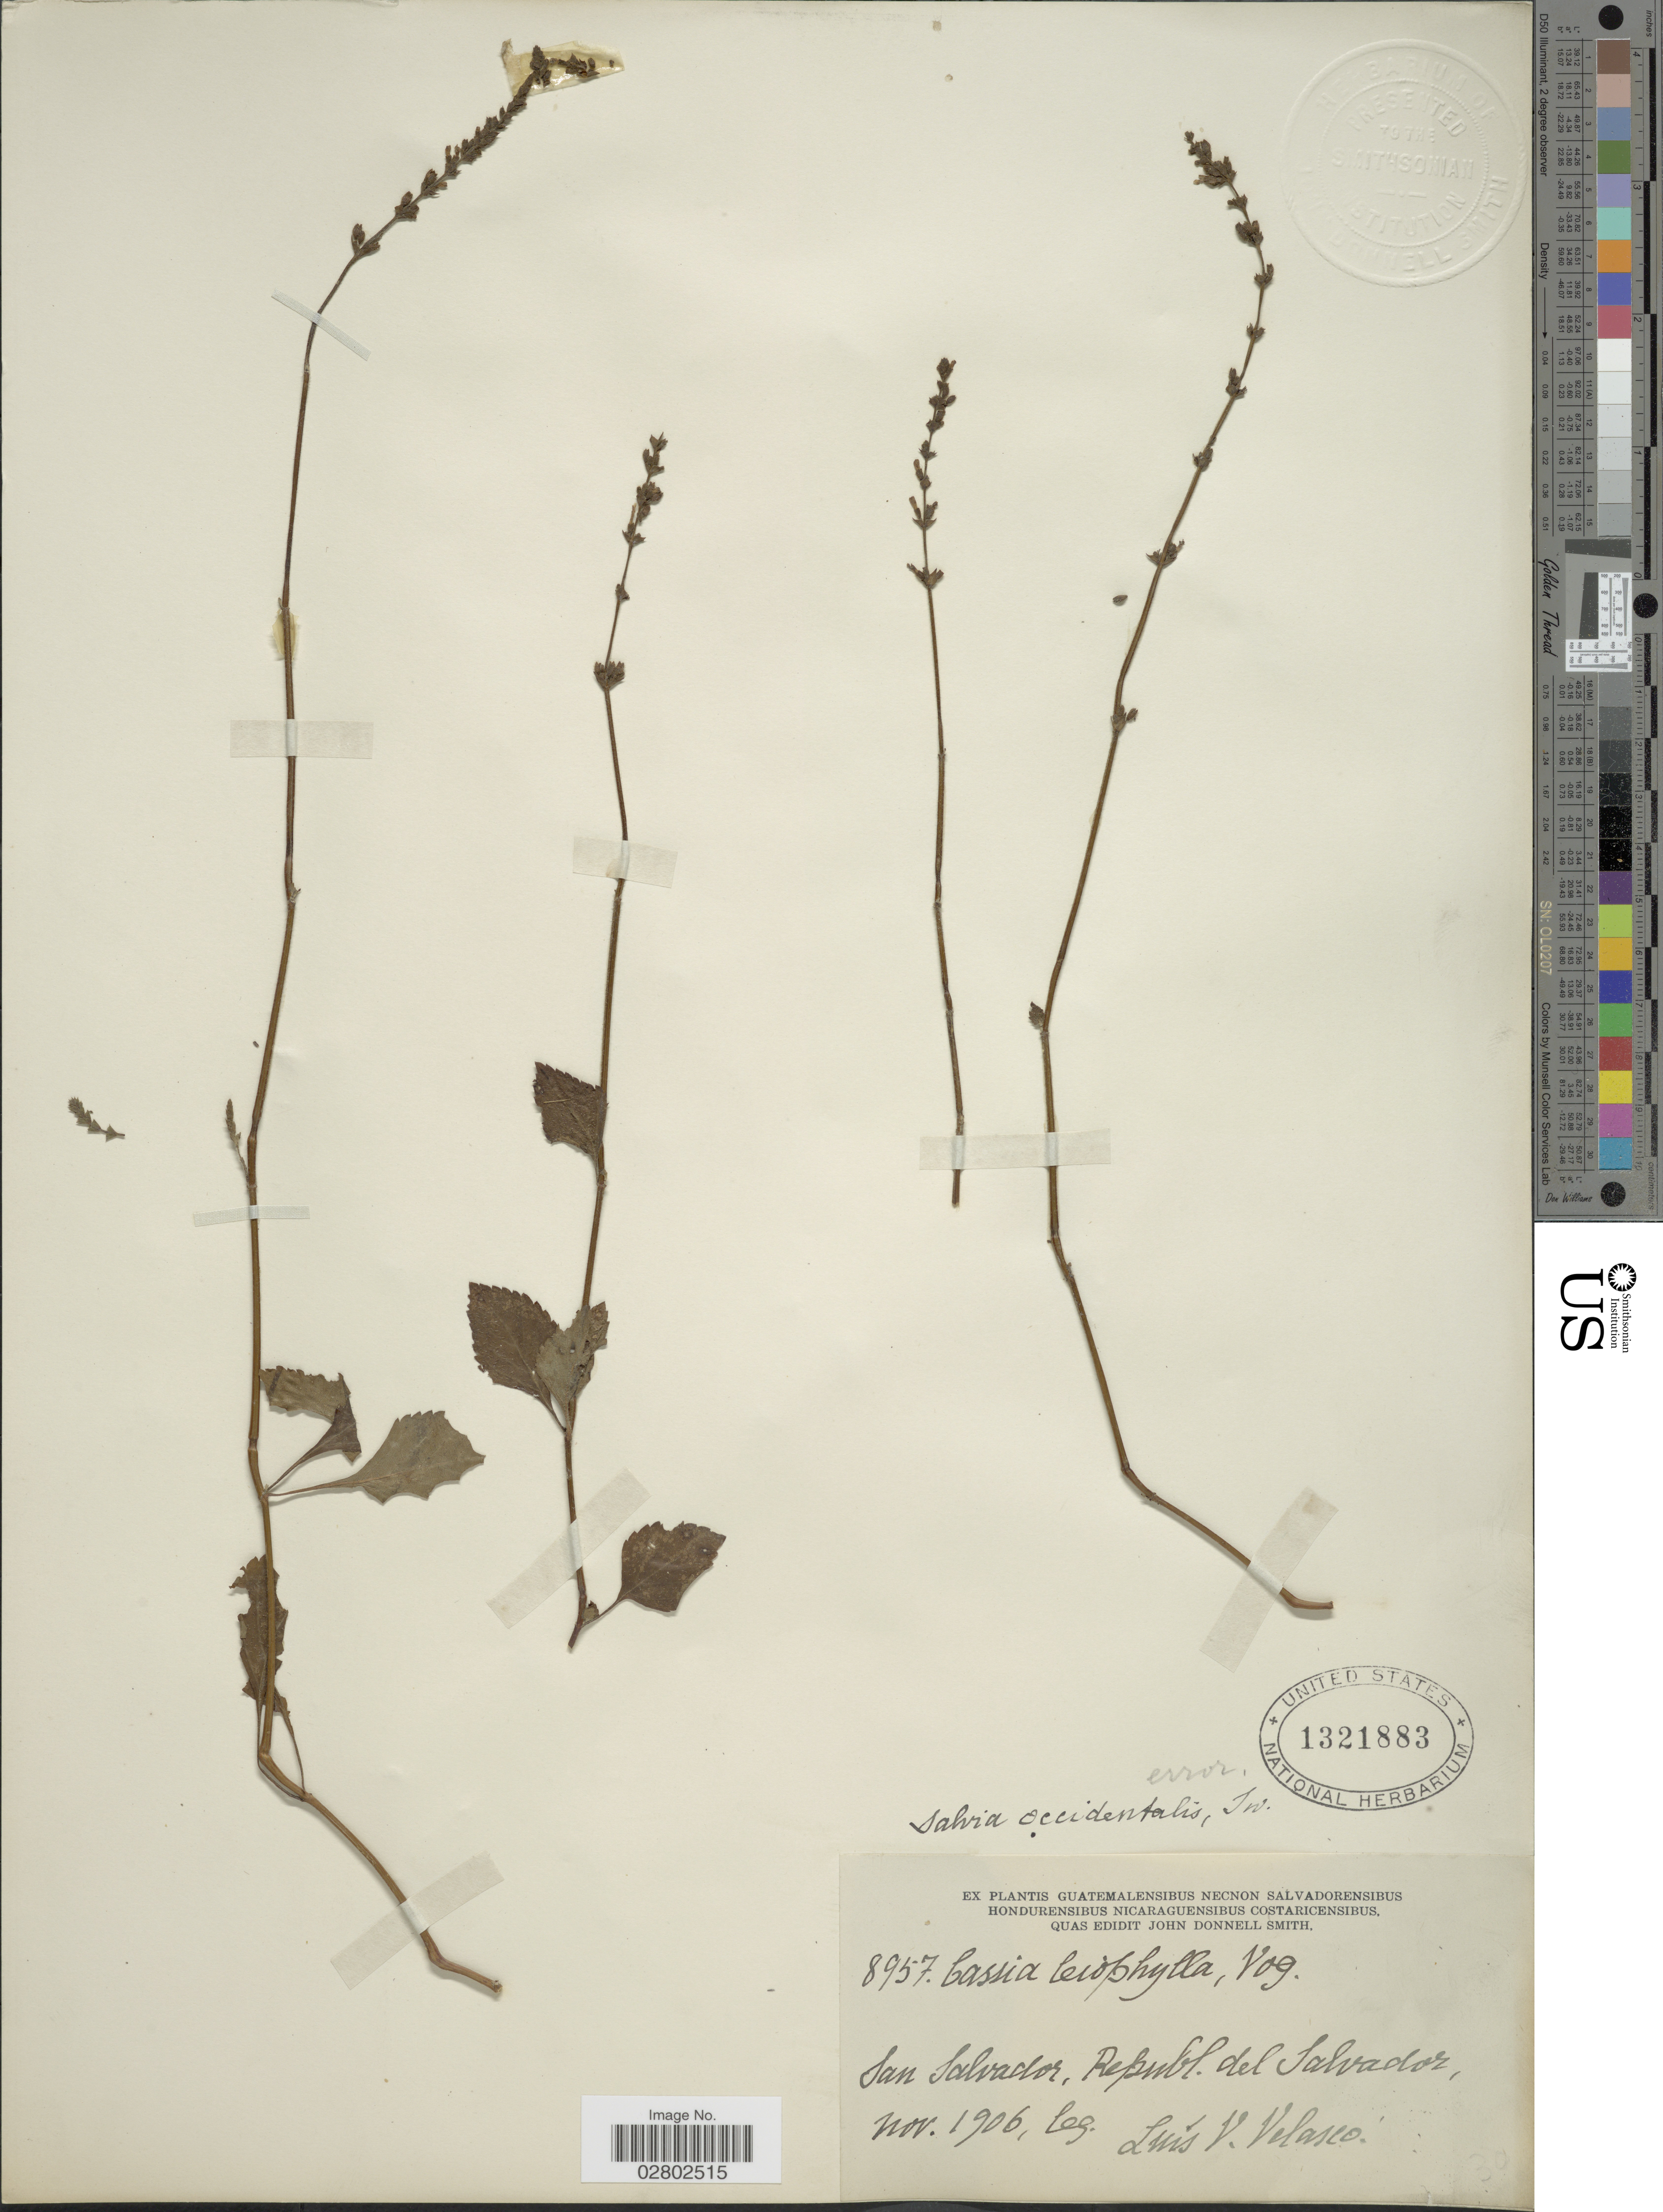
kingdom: Plantae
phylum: Tracheophyta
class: Magnoliopsida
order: Lamiales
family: Lamiaceae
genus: Salvia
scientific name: Salvia occidentalis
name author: Sw.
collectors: L. Velasco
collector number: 8957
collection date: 1906-11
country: El Salvador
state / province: San Salvador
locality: Republ. del Salvador.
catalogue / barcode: US 1321883